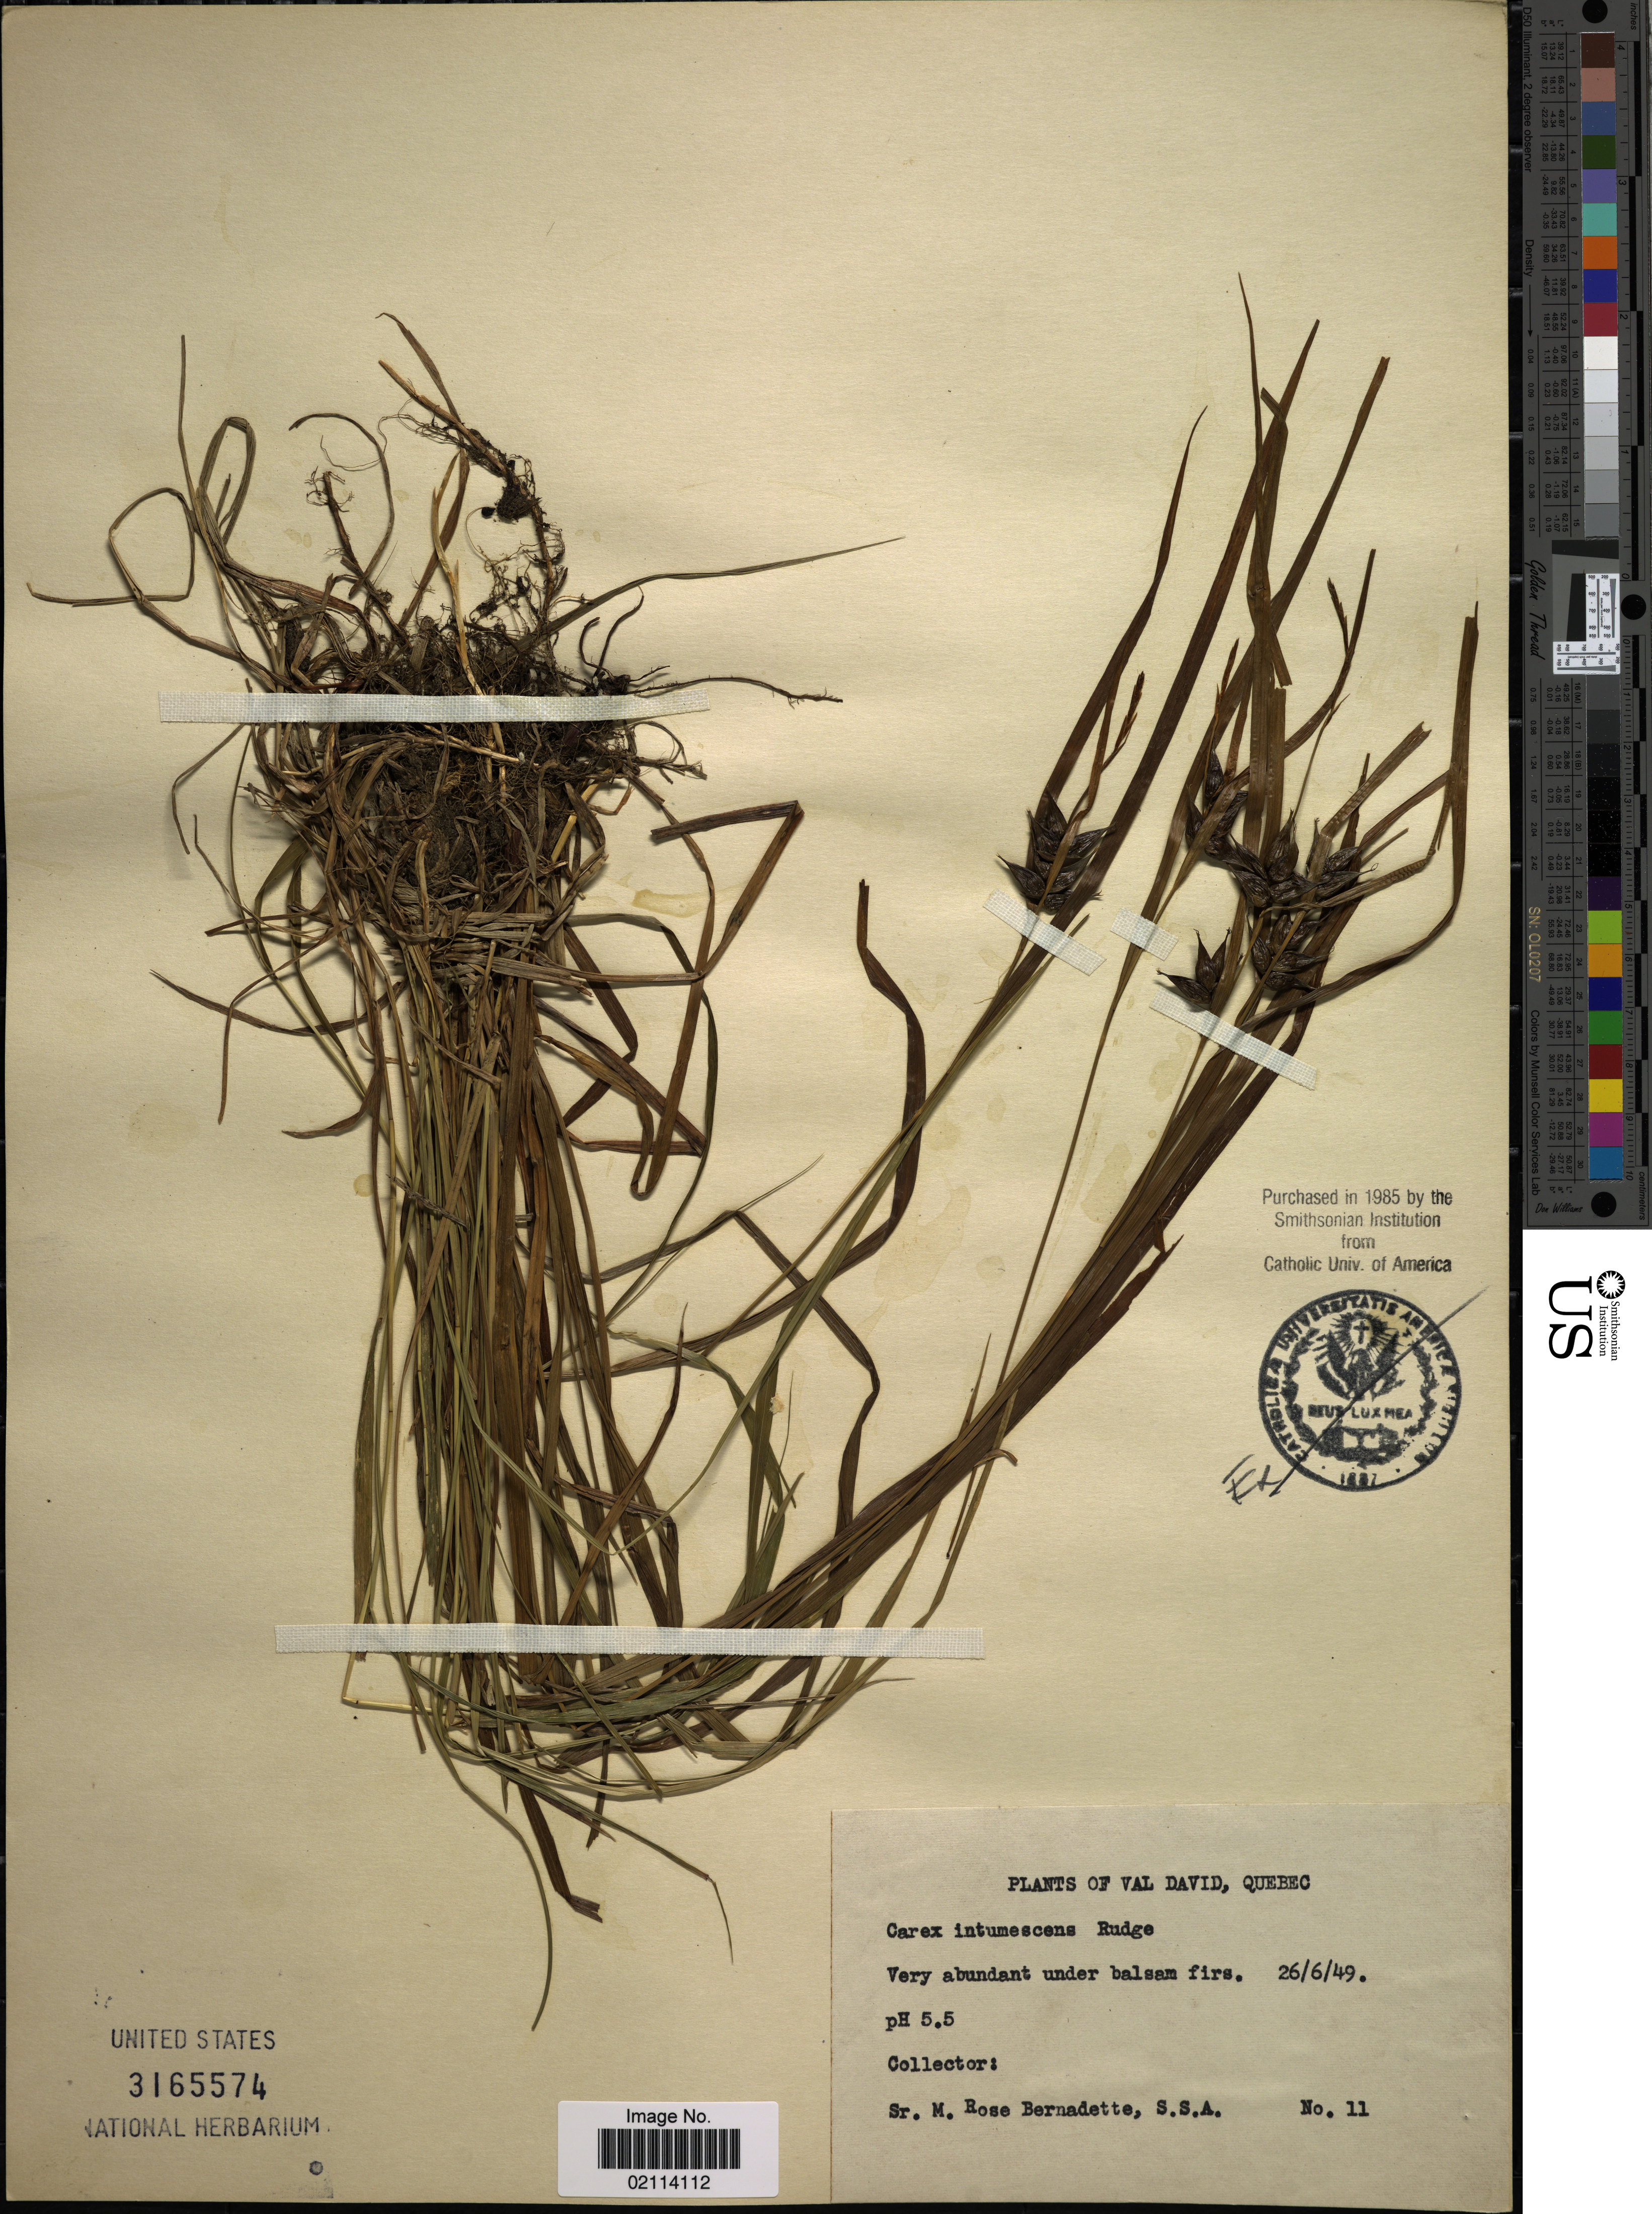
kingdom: Plantae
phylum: Tracheophyta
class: Liliopsida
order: Poales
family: Cyperaceae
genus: Carex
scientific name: Carex intumescens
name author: Rudge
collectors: M. Bernadette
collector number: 11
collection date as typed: Transcribed d/m/y: 26/6/49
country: Canada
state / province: Quebec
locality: Val David, very abundant under balsam firs.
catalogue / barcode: US 3165574